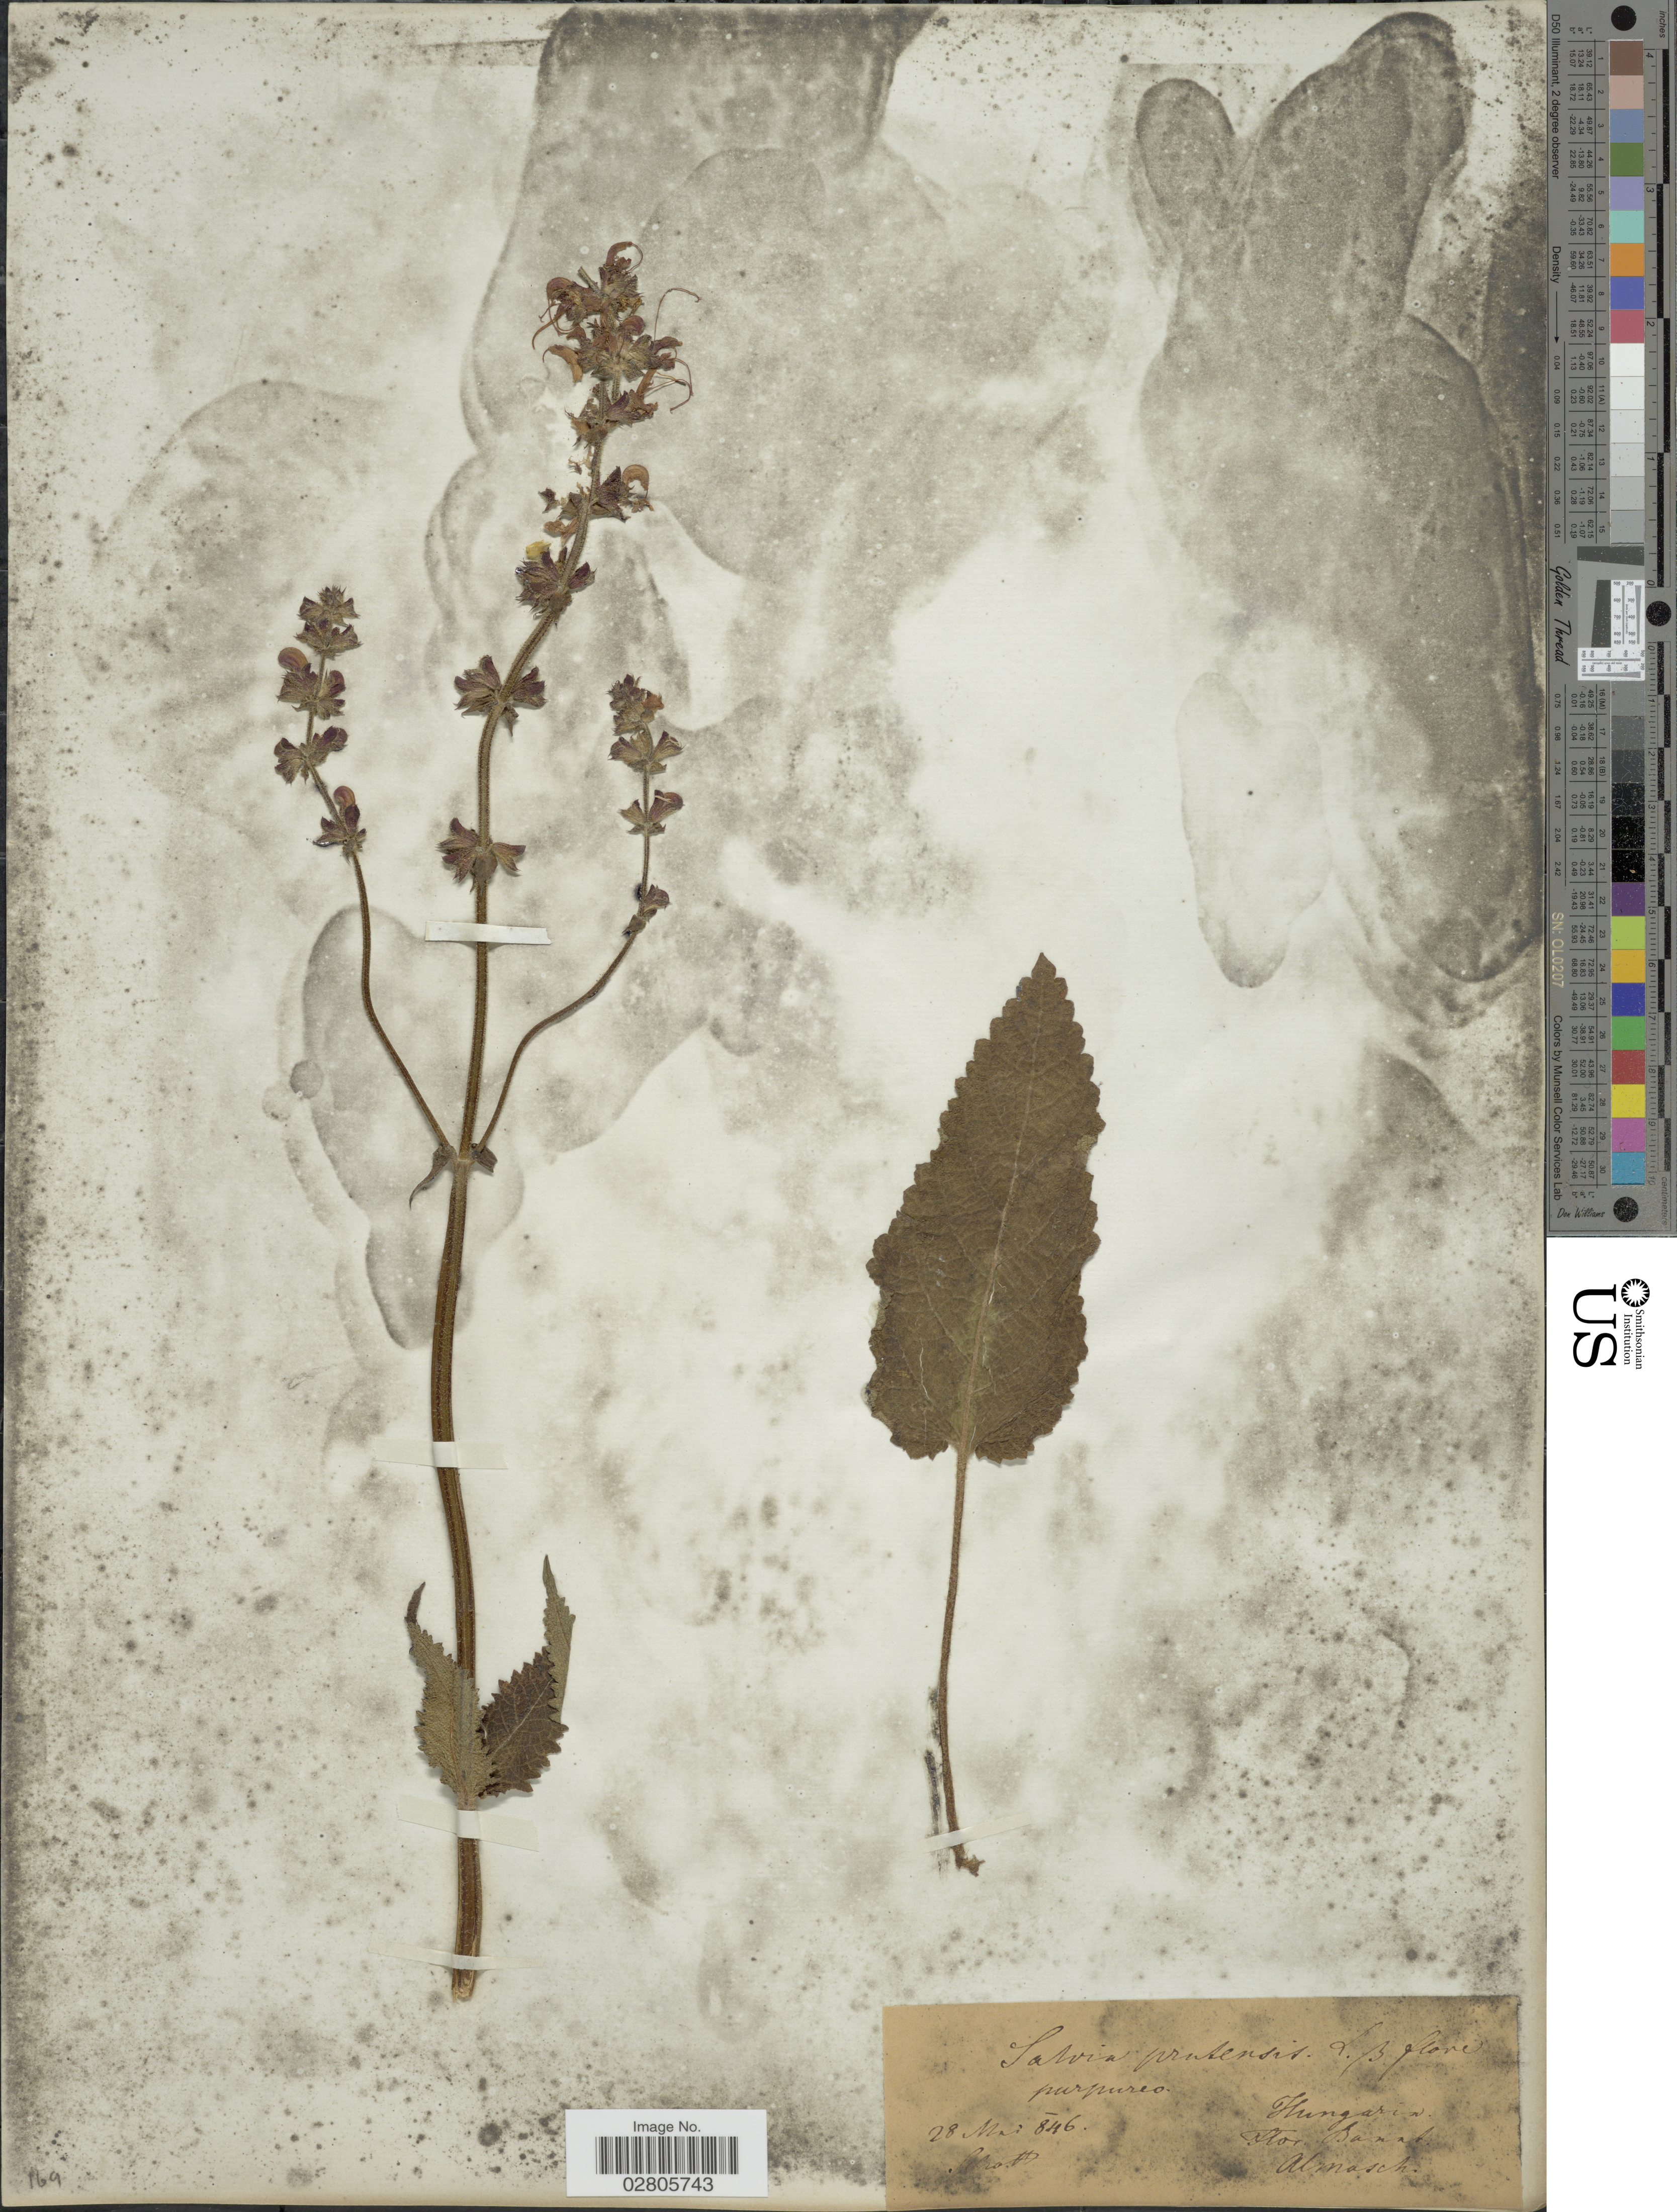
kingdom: Plantae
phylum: Tracheophyta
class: Magnoliopsida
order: Lamiales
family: Lamiaceae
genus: Salvia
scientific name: Salvia pratensis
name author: L.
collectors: Schott, --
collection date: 1846-05-28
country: Romania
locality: Flor. Banat. Almasch.